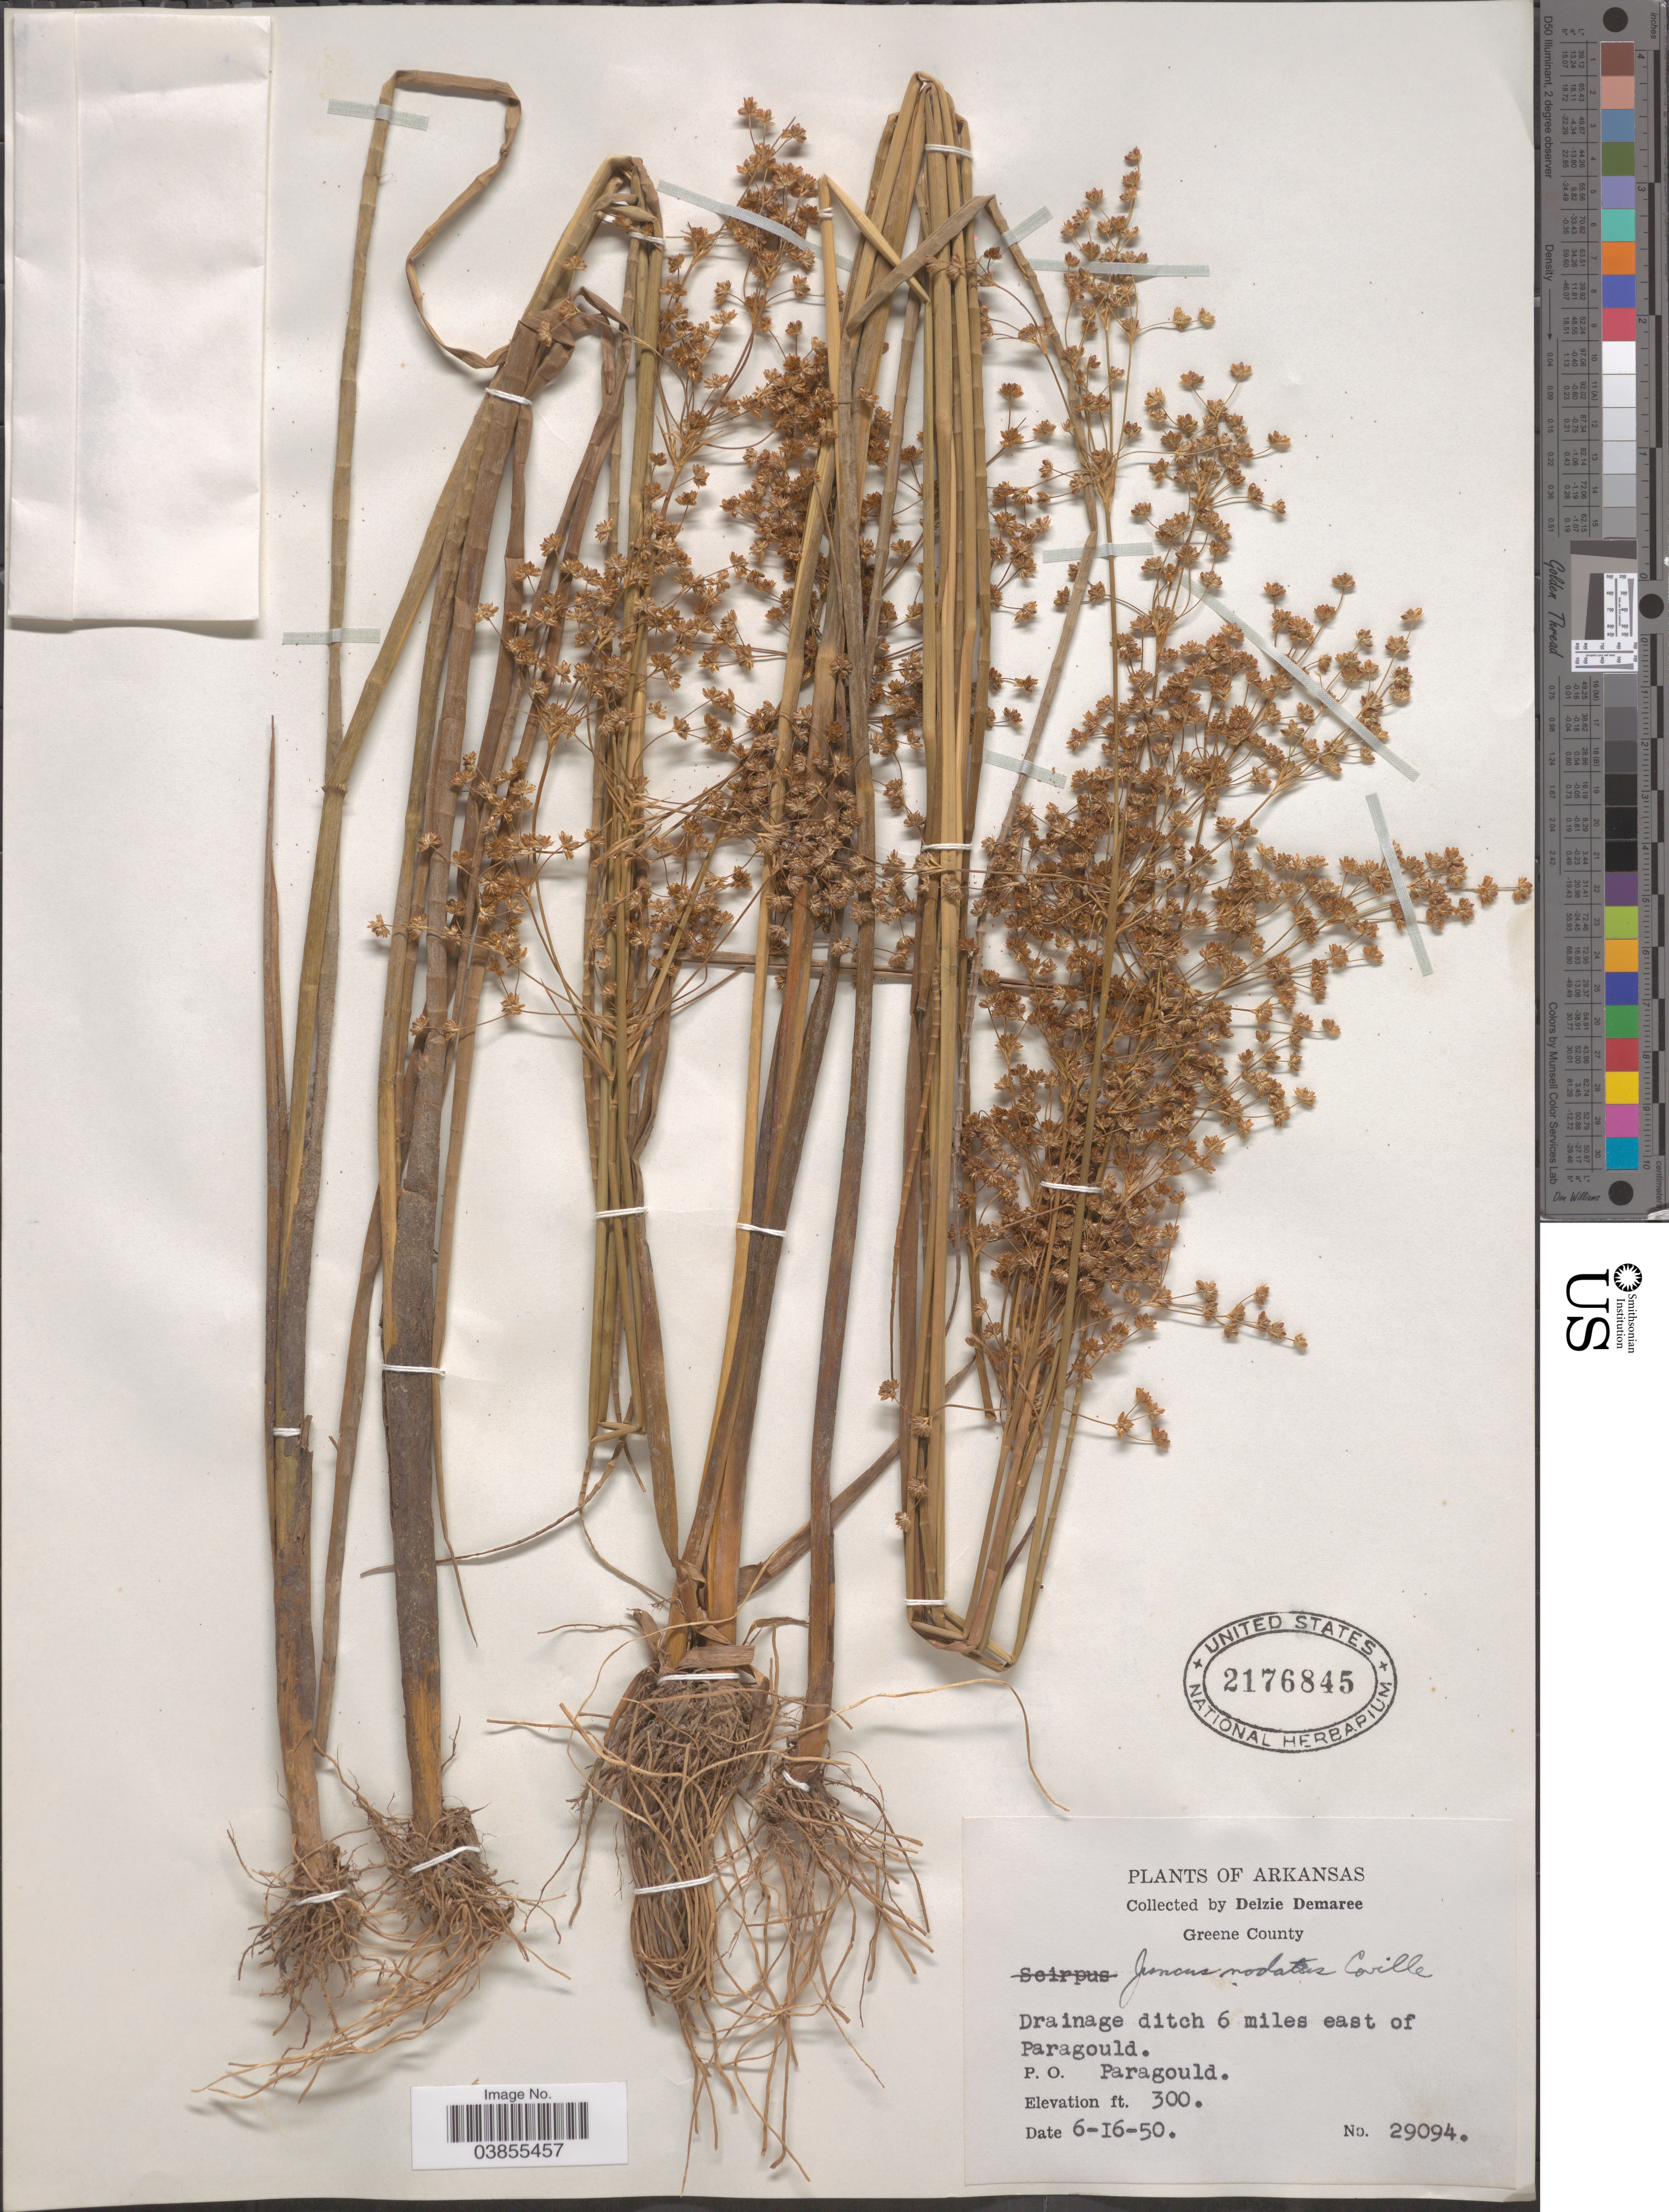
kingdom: Plantae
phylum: Tracheophyta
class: Liliopsida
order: Poales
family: Juncaceae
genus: Juncus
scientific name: Juncus nodatus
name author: Coville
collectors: D. Demaree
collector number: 29094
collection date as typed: Transcribed d/m/y: 16/6/50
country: United States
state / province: Arkansas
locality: Greene County. Drainage ditch 6 miles east of Paragould. P.O. Paragould.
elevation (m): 91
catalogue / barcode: US 2176845